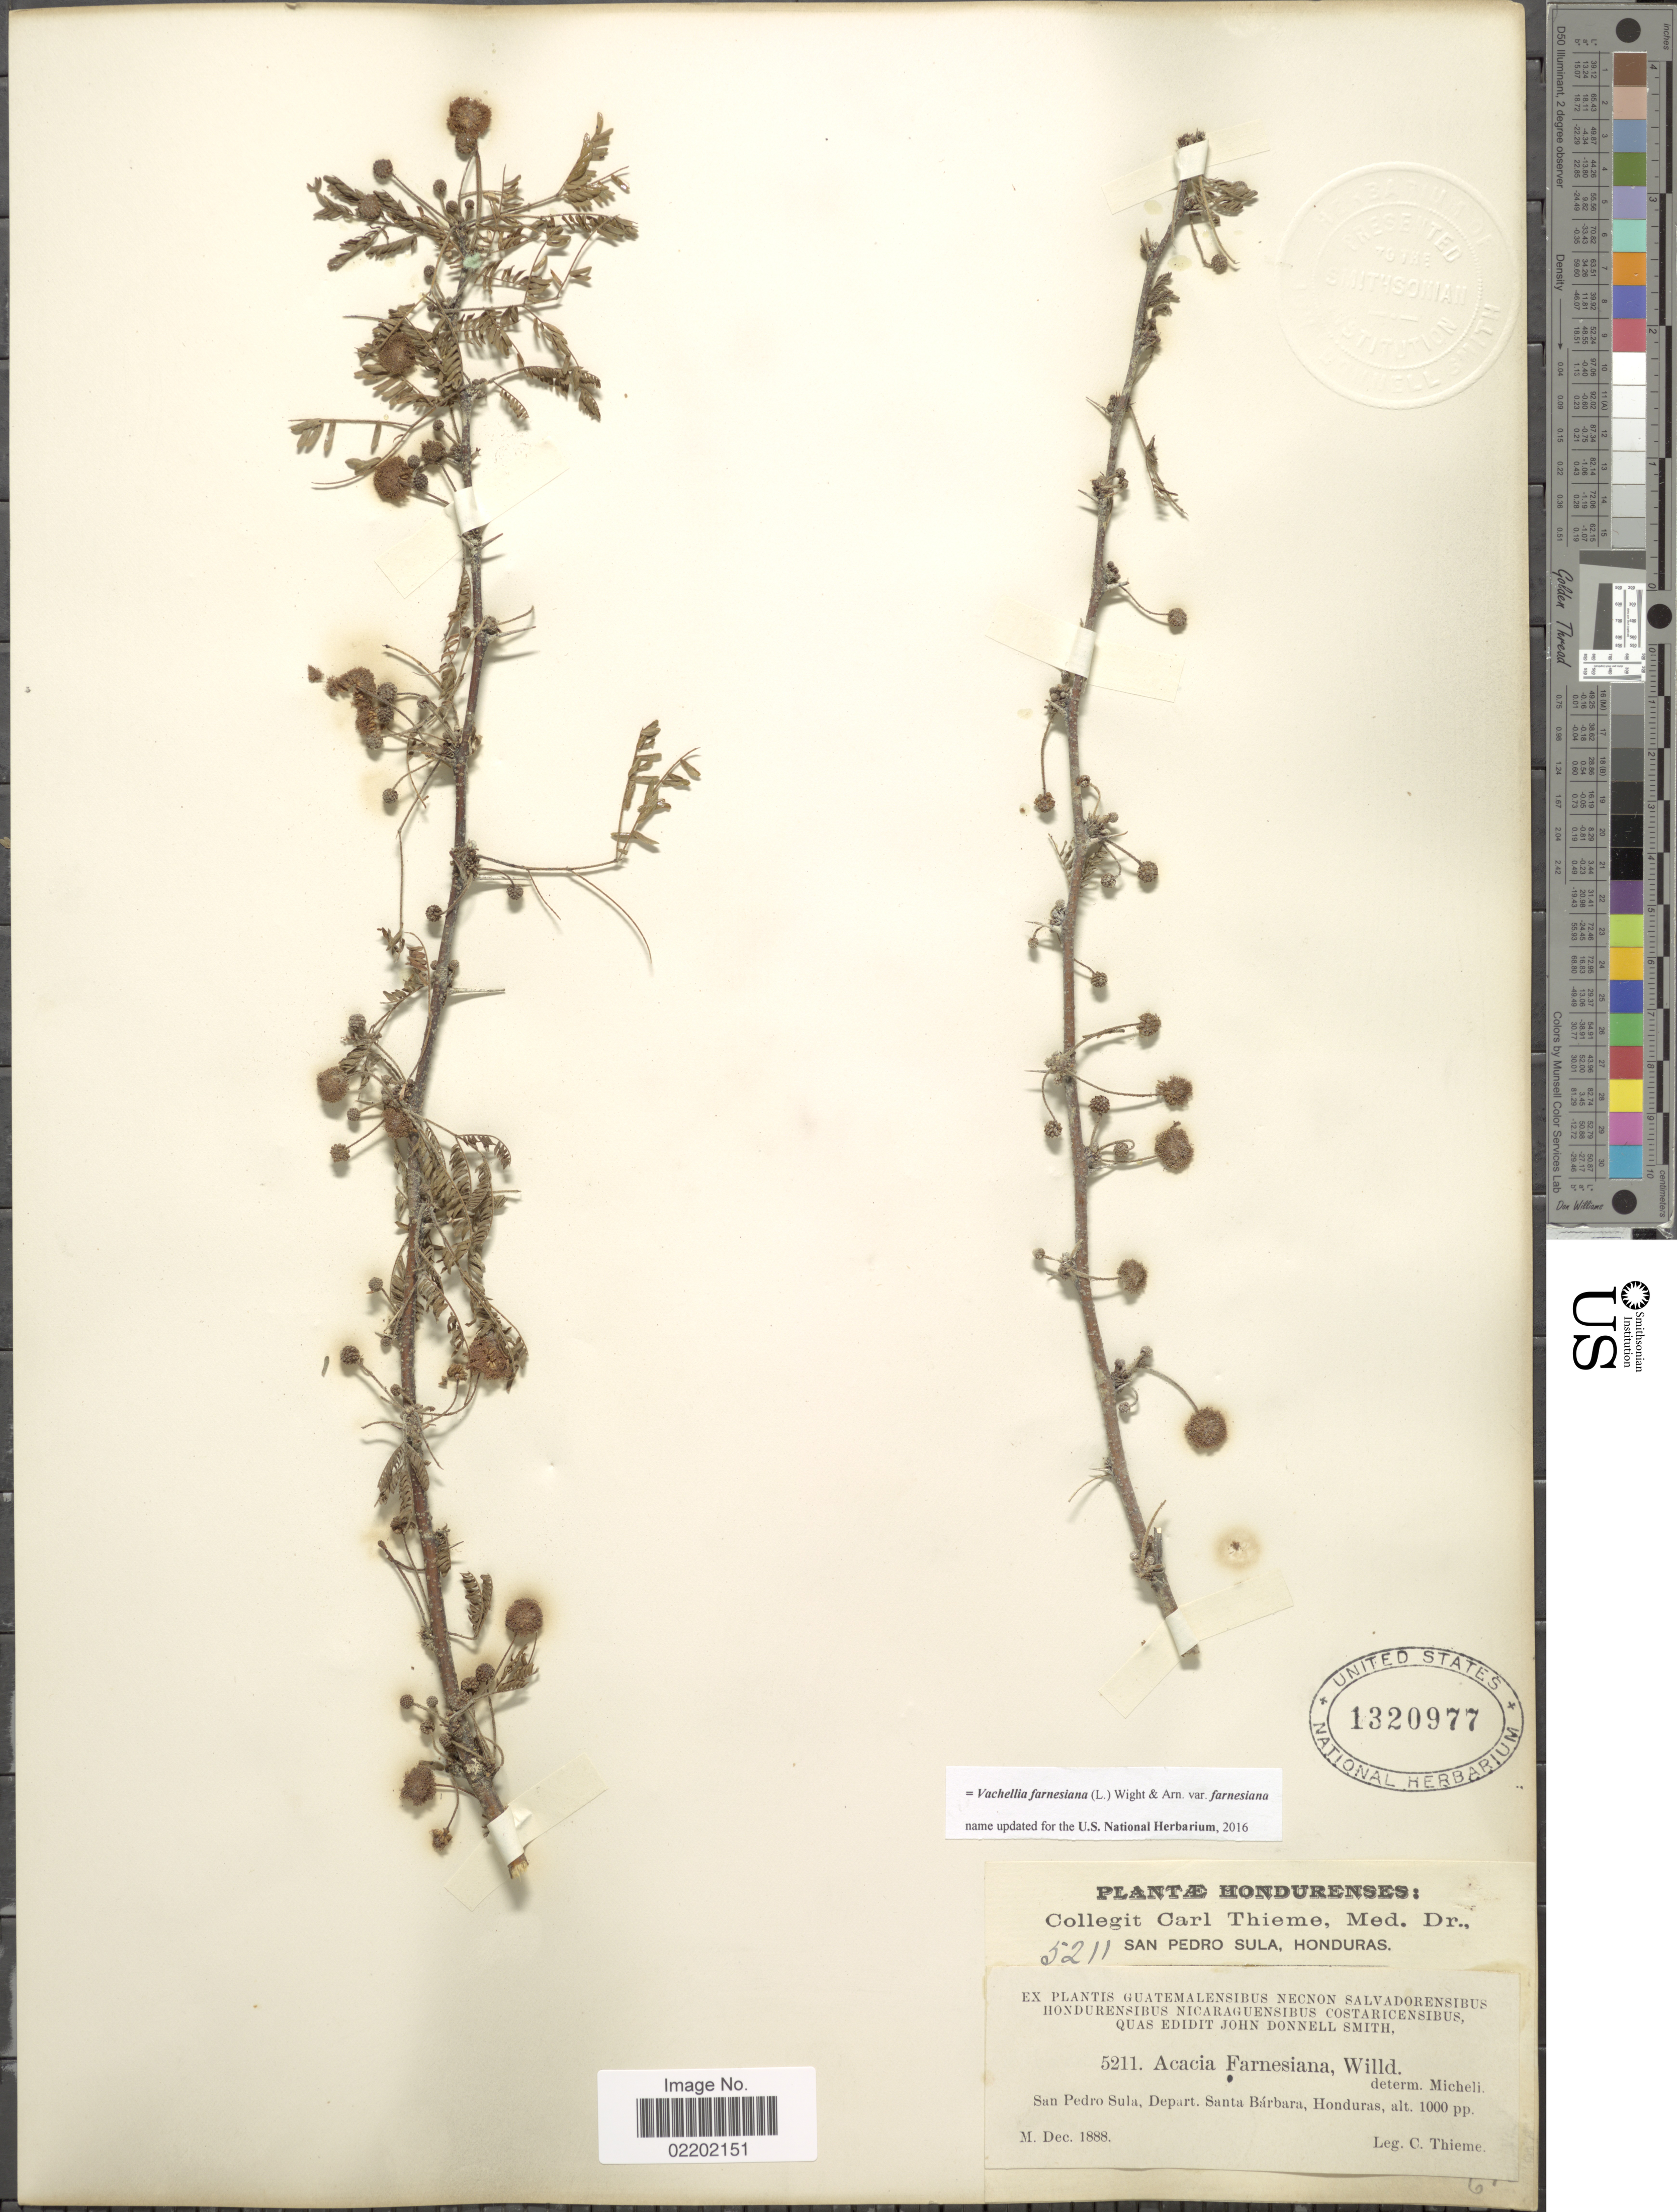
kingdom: Plantae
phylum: Tracheophyta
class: Magnoliopsida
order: Fabales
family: Fabaceae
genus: Vachellia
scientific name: Vachellia farnesiana var. farnesiana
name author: (L.) Wight & Arn.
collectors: C. Thieme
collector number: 5211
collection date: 1888-12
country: Honduras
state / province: Santa Bárbara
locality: San Pedro Sula, Depart. Santa Bárbara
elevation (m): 305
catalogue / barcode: US 1320977